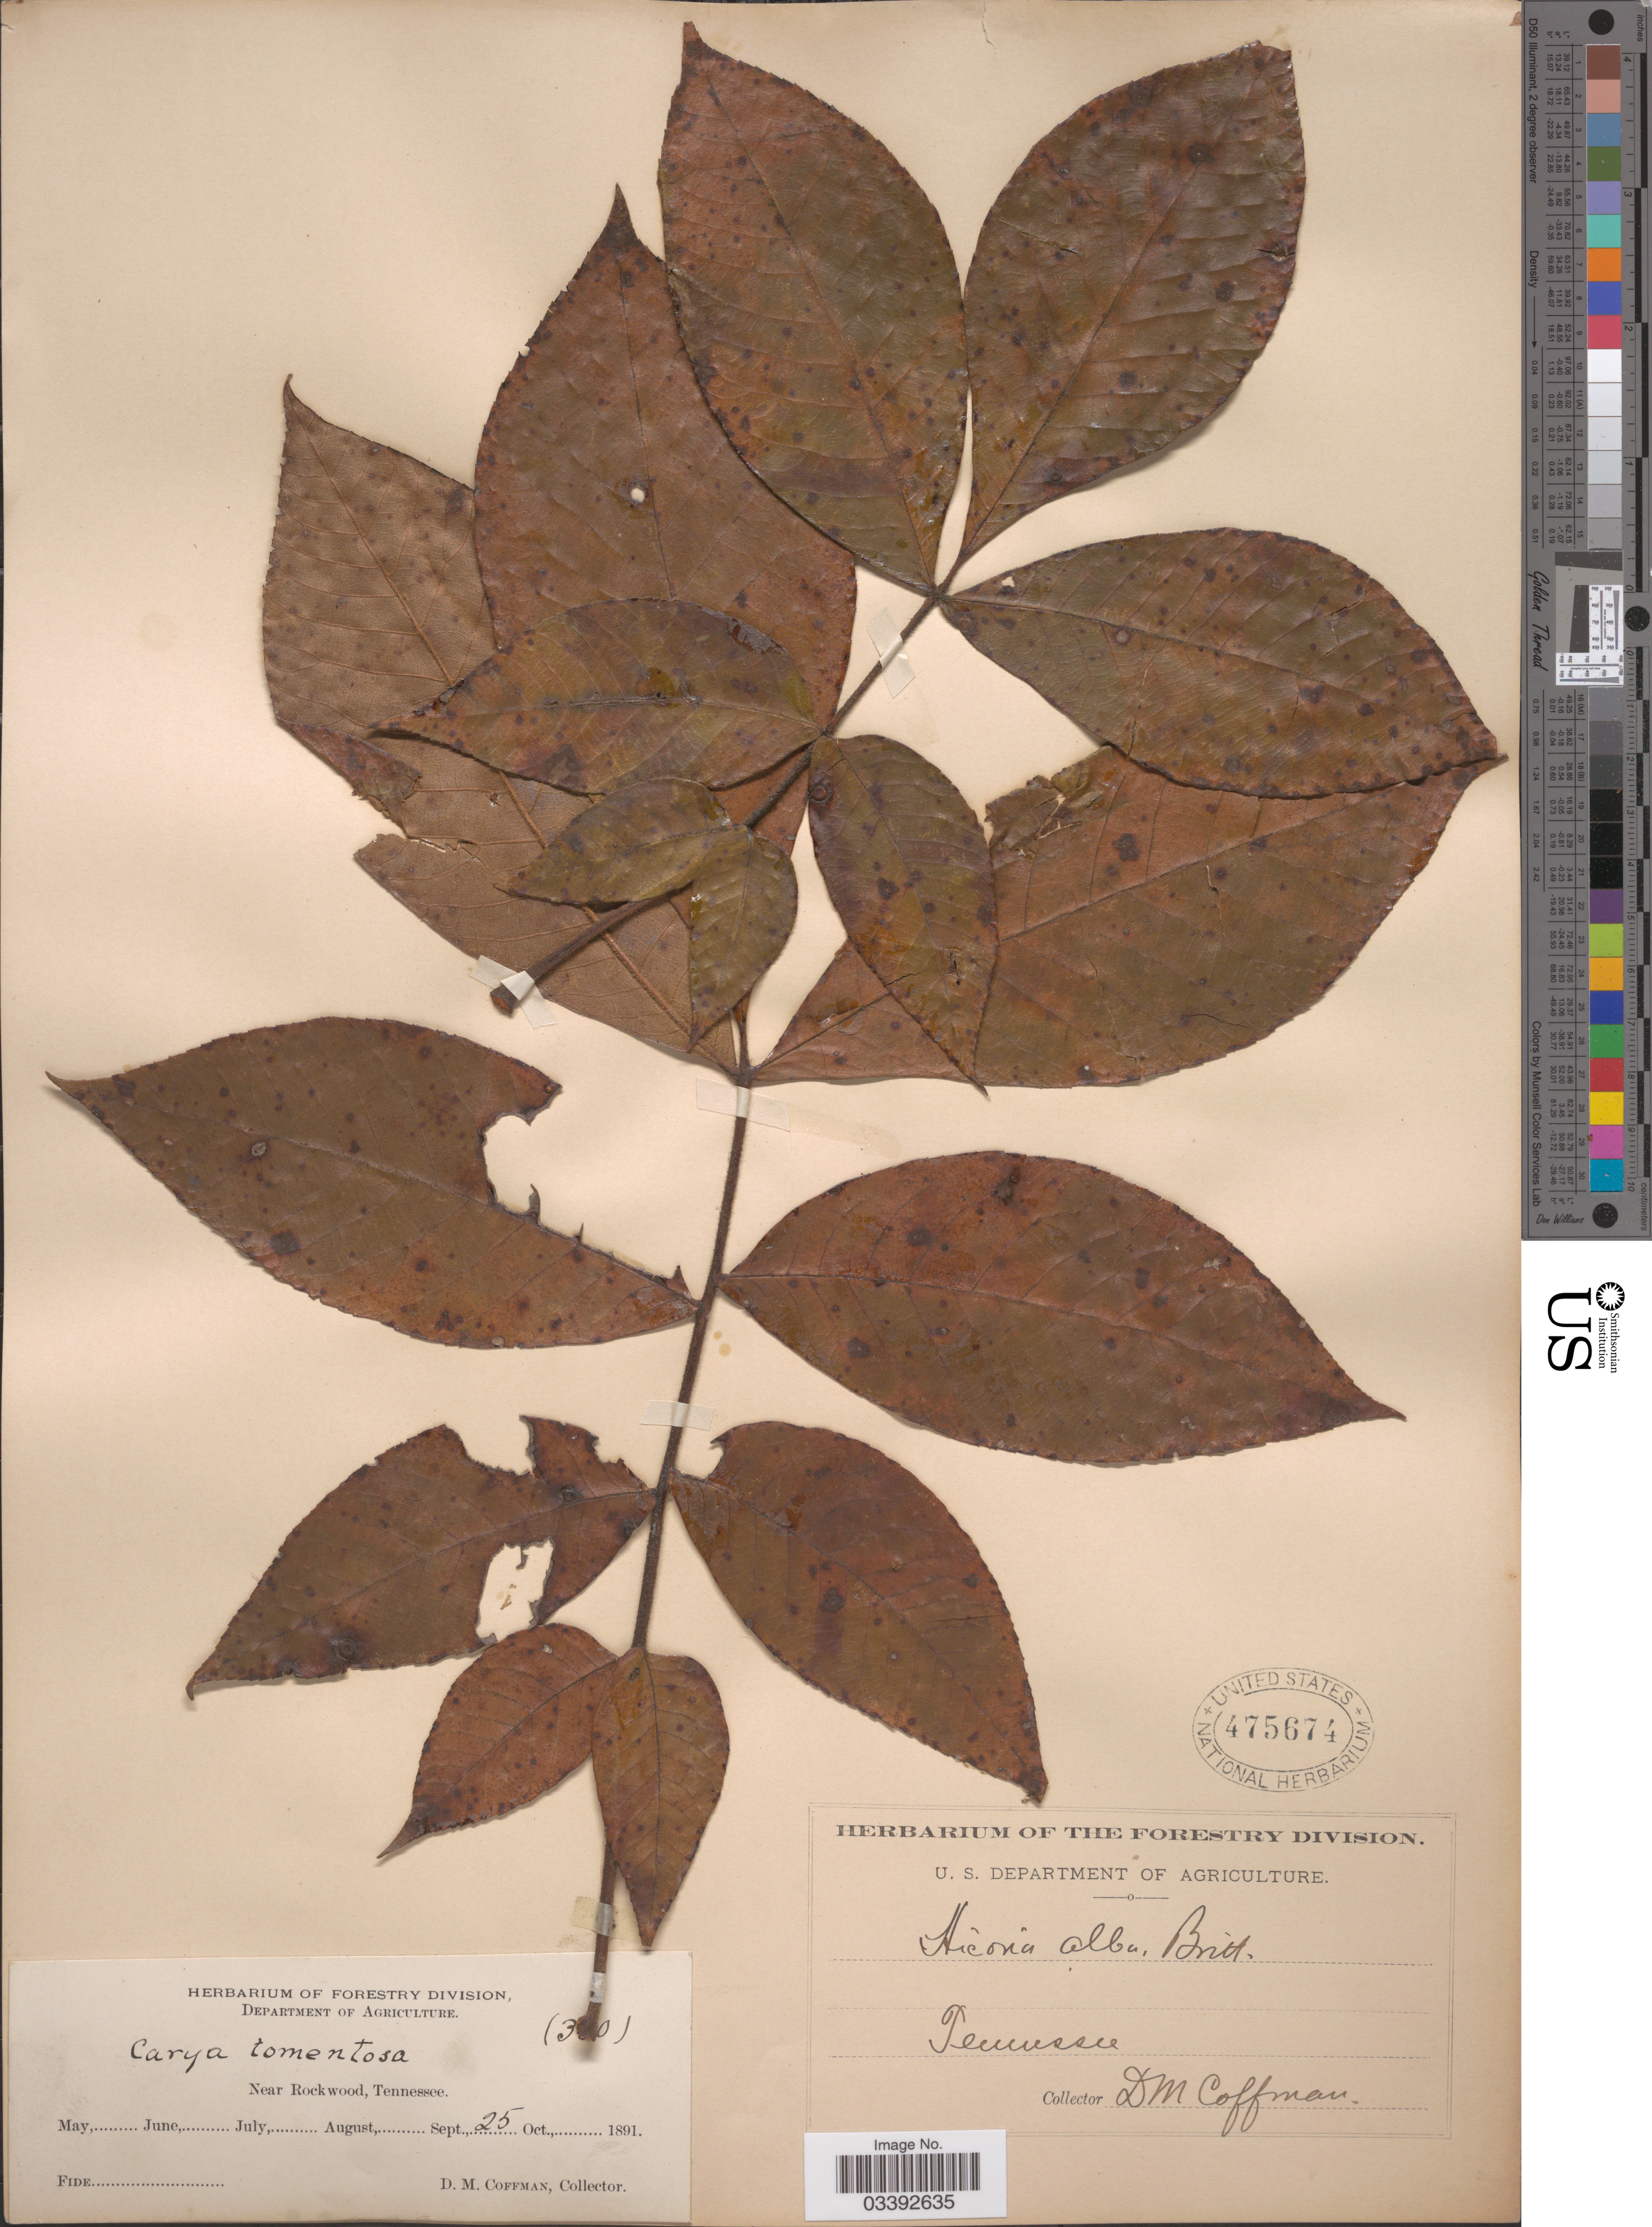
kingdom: Plantae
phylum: Tracheophyta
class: Magnoliopsida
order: Fagales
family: Juglandaceae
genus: Carya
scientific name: Carya tomentosa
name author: (Lam.) Nutt.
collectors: D. M. Coffman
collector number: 3!0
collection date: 1891-09-25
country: United States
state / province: Tennessee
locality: Near Rockwood.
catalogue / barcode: US 475674